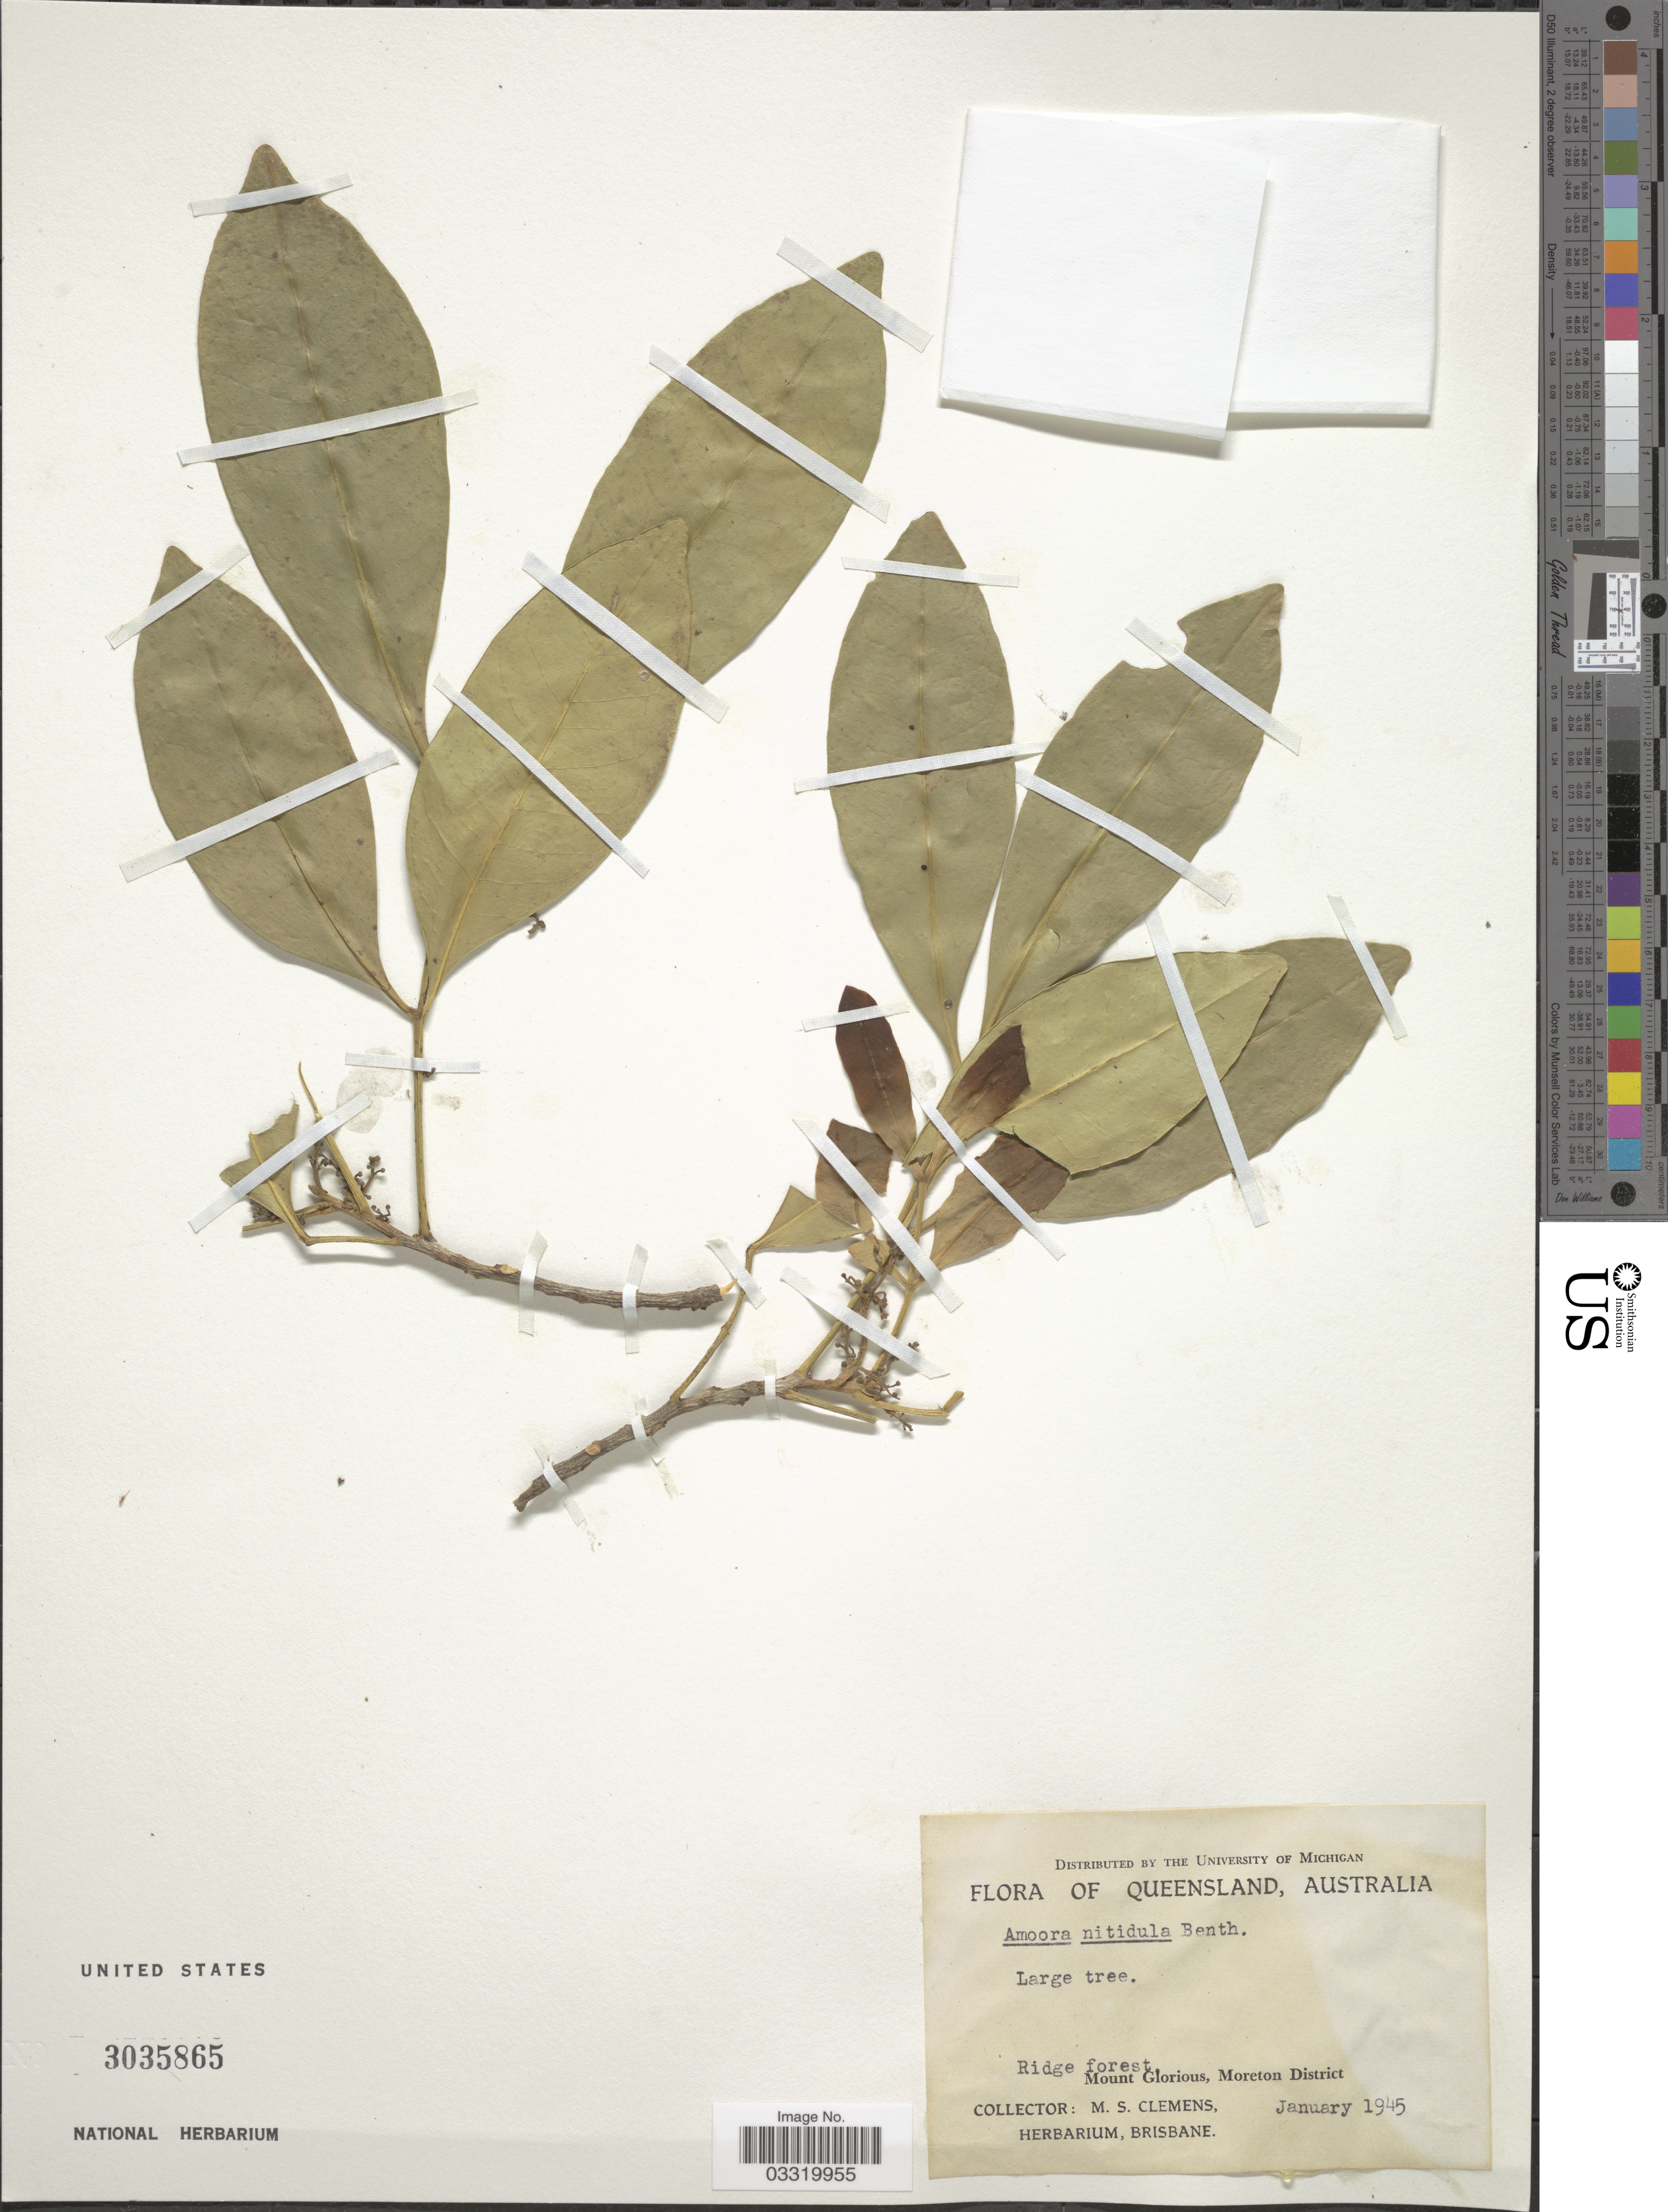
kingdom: Plantae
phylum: Tracheophyta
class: Magnoliopsida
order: Sapindales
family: Meliaceae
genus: Anthocarapa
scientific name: Anthocarapa nitidula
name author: T.D. Penn. ex Mabb.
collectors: M. S. Clemens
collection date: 1945-01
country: Australia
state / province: Queensland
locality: Mount Glorious, Moreton District.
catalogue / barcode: US 3035865